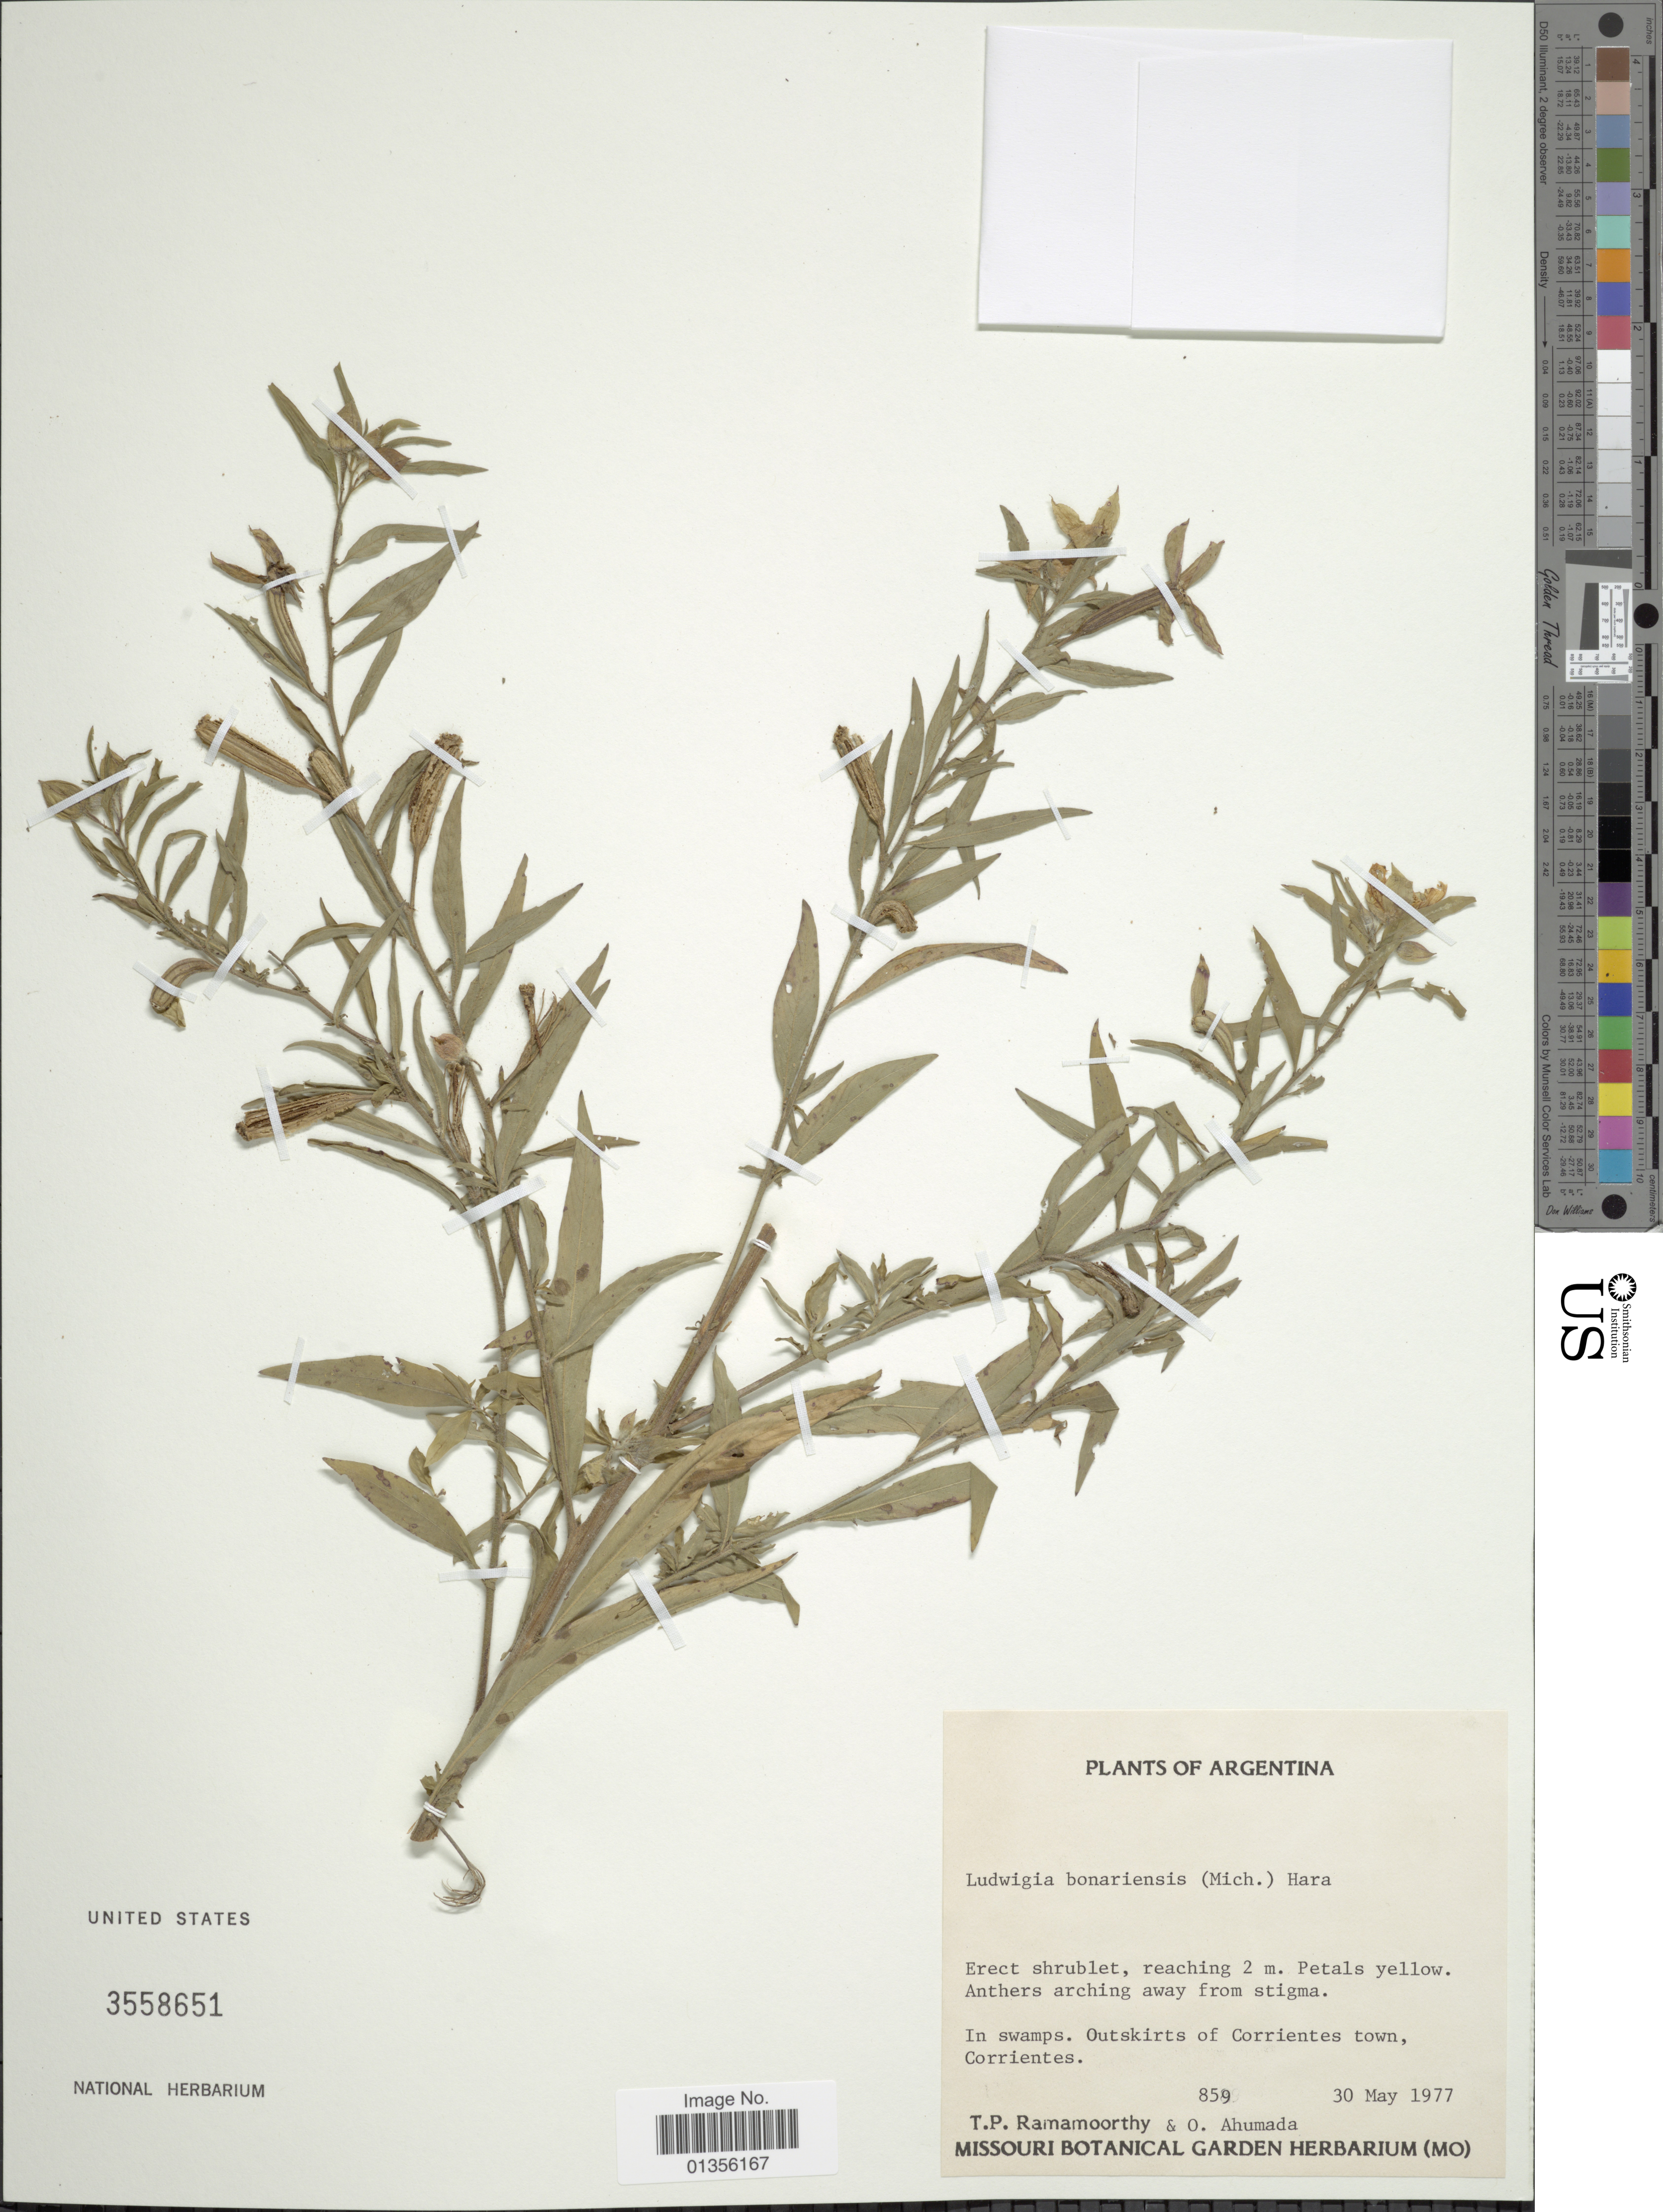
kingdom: Plantae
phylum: Tracheophyta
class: Magnoliopsida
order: Myrtales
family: Onagraceae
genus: Ludwigia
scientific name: Ludwigia bonariensis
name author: (Micheli) H. Hara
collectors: T. P. Ramamoorthy & O. Ahumada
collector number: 859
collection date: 1977-05-30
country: Argentina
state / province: Corrientes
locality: Outskirts of Corrientes town.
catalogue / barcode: US 3558651